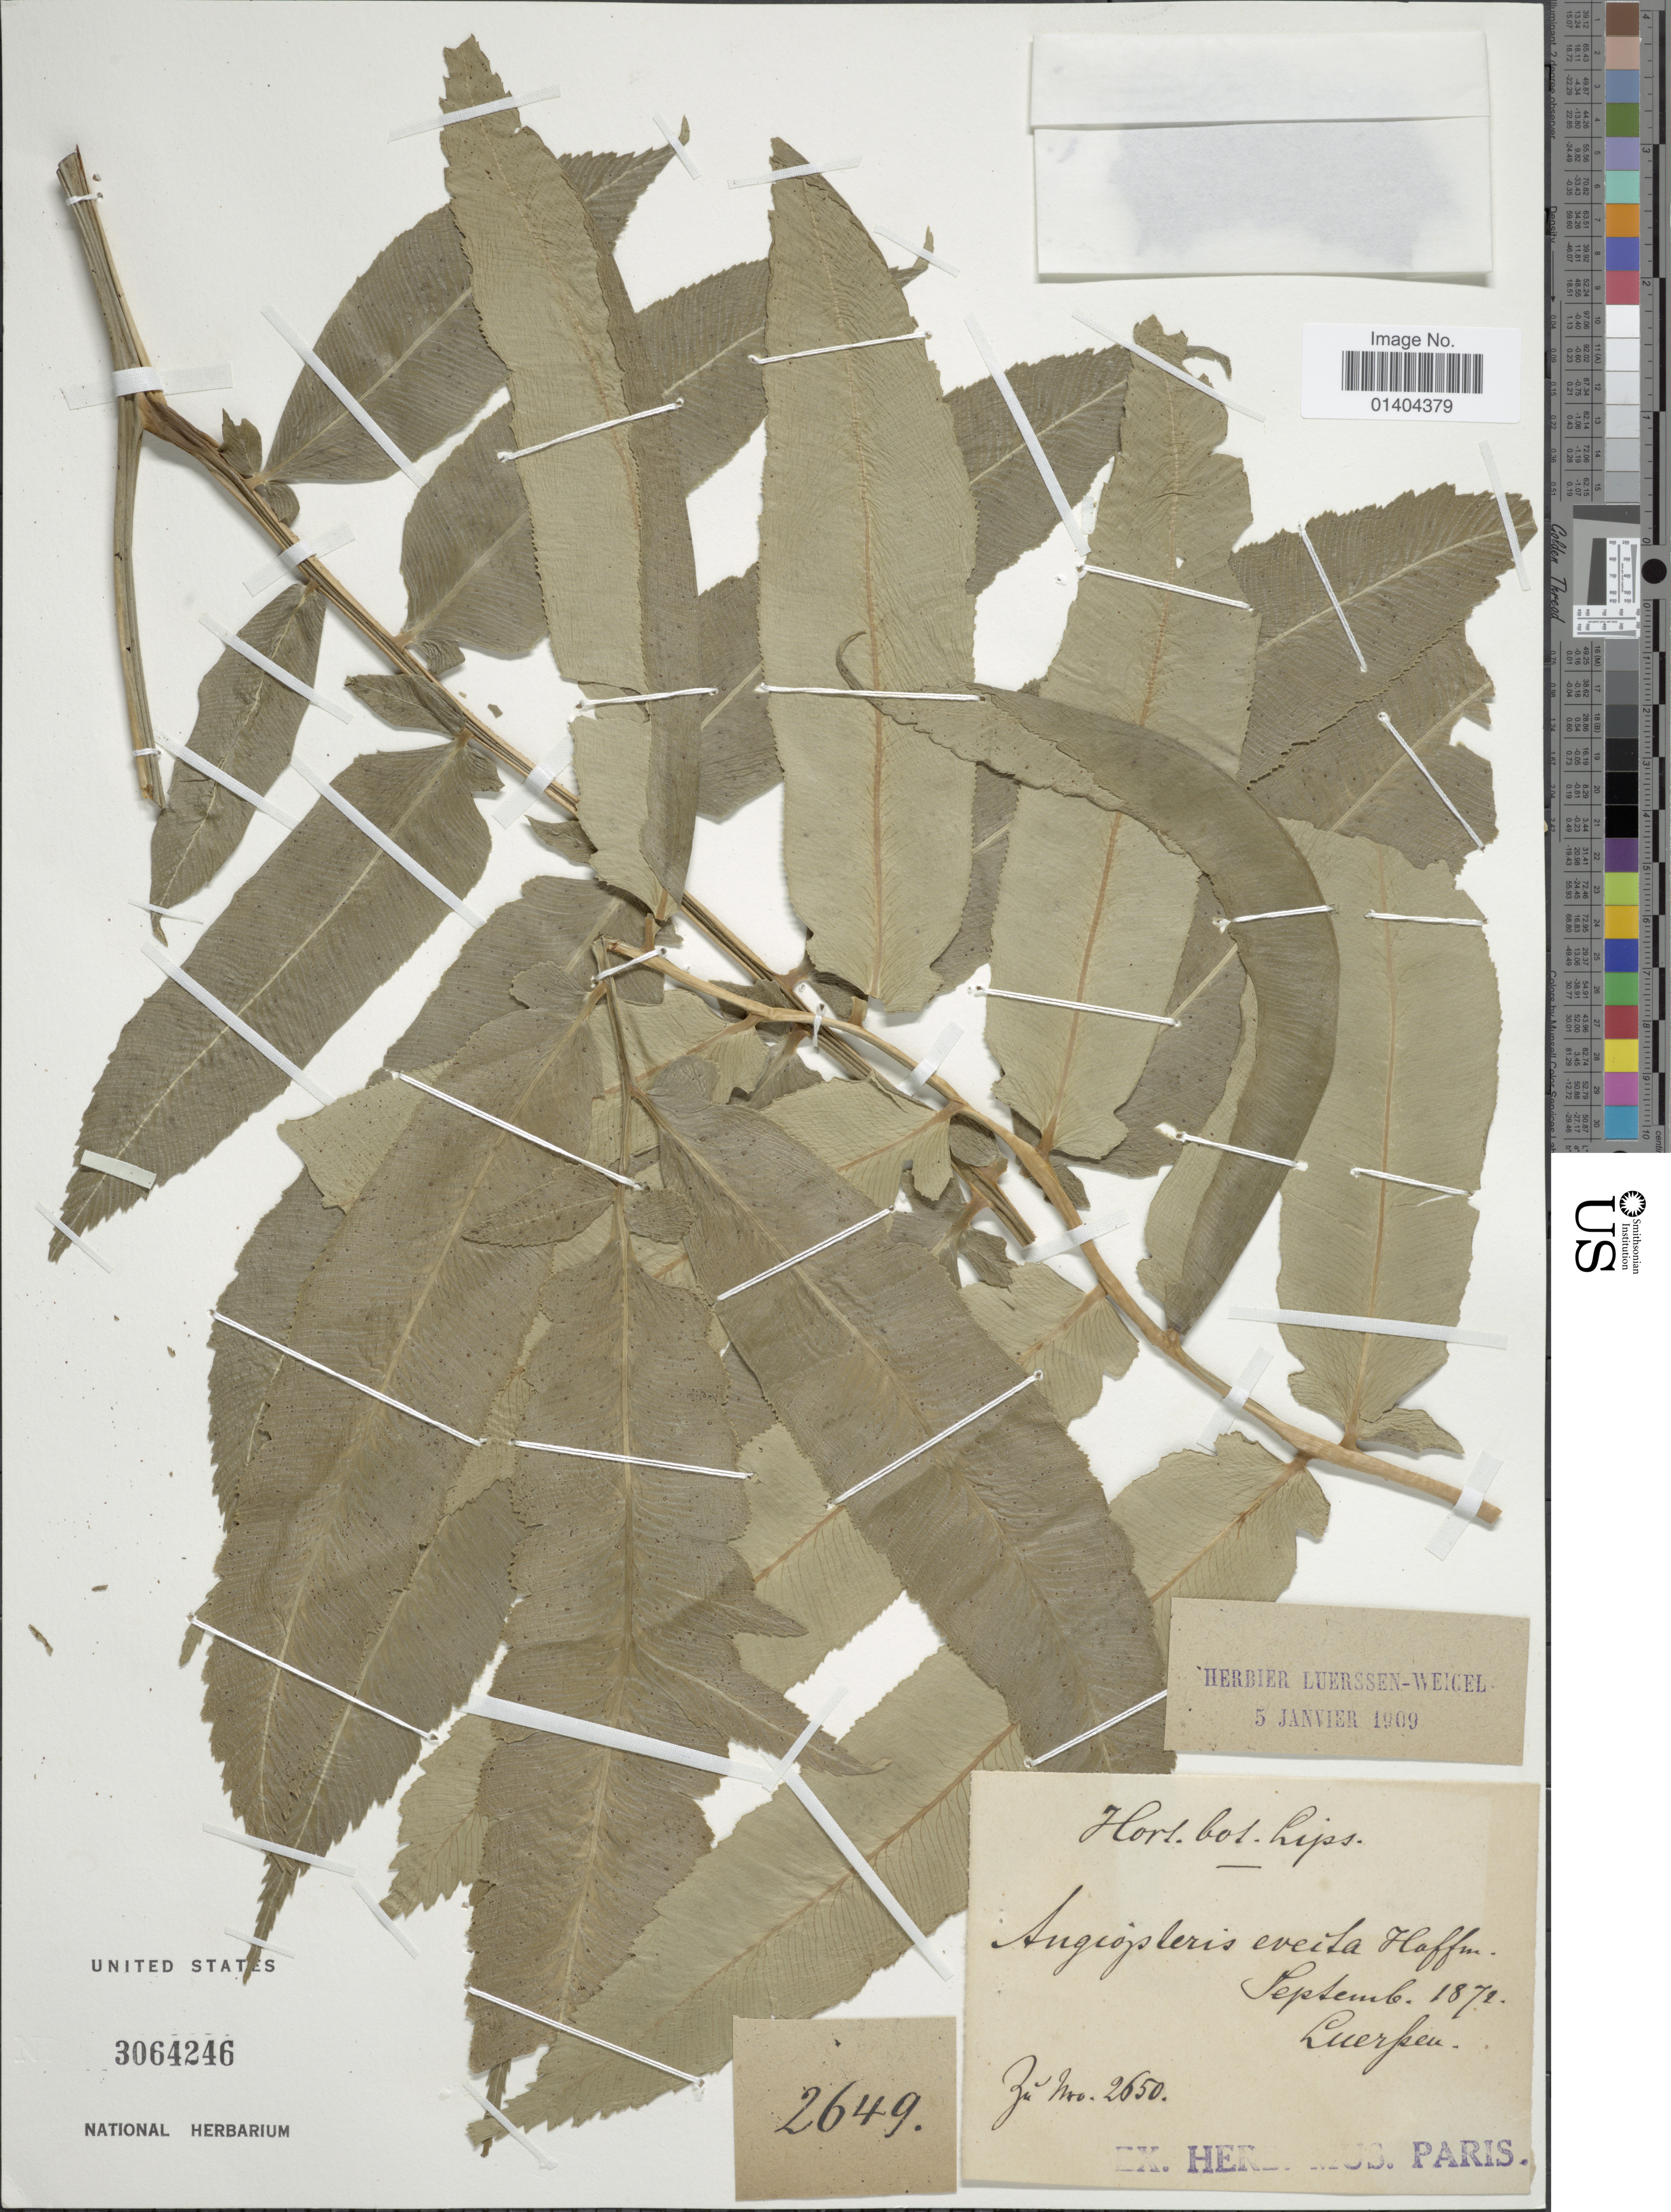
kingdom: Plantae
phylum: Tracheophyta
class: Polypodiopsida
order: Marattiales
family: Marattiaceae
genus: Angiopteris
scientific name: Angiopteris evecta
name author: (G. Forst.) Hoffm.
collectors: Luerssen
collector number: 2650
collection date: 1871-09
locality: Hort. bot. Lips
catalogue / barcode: US 3064246